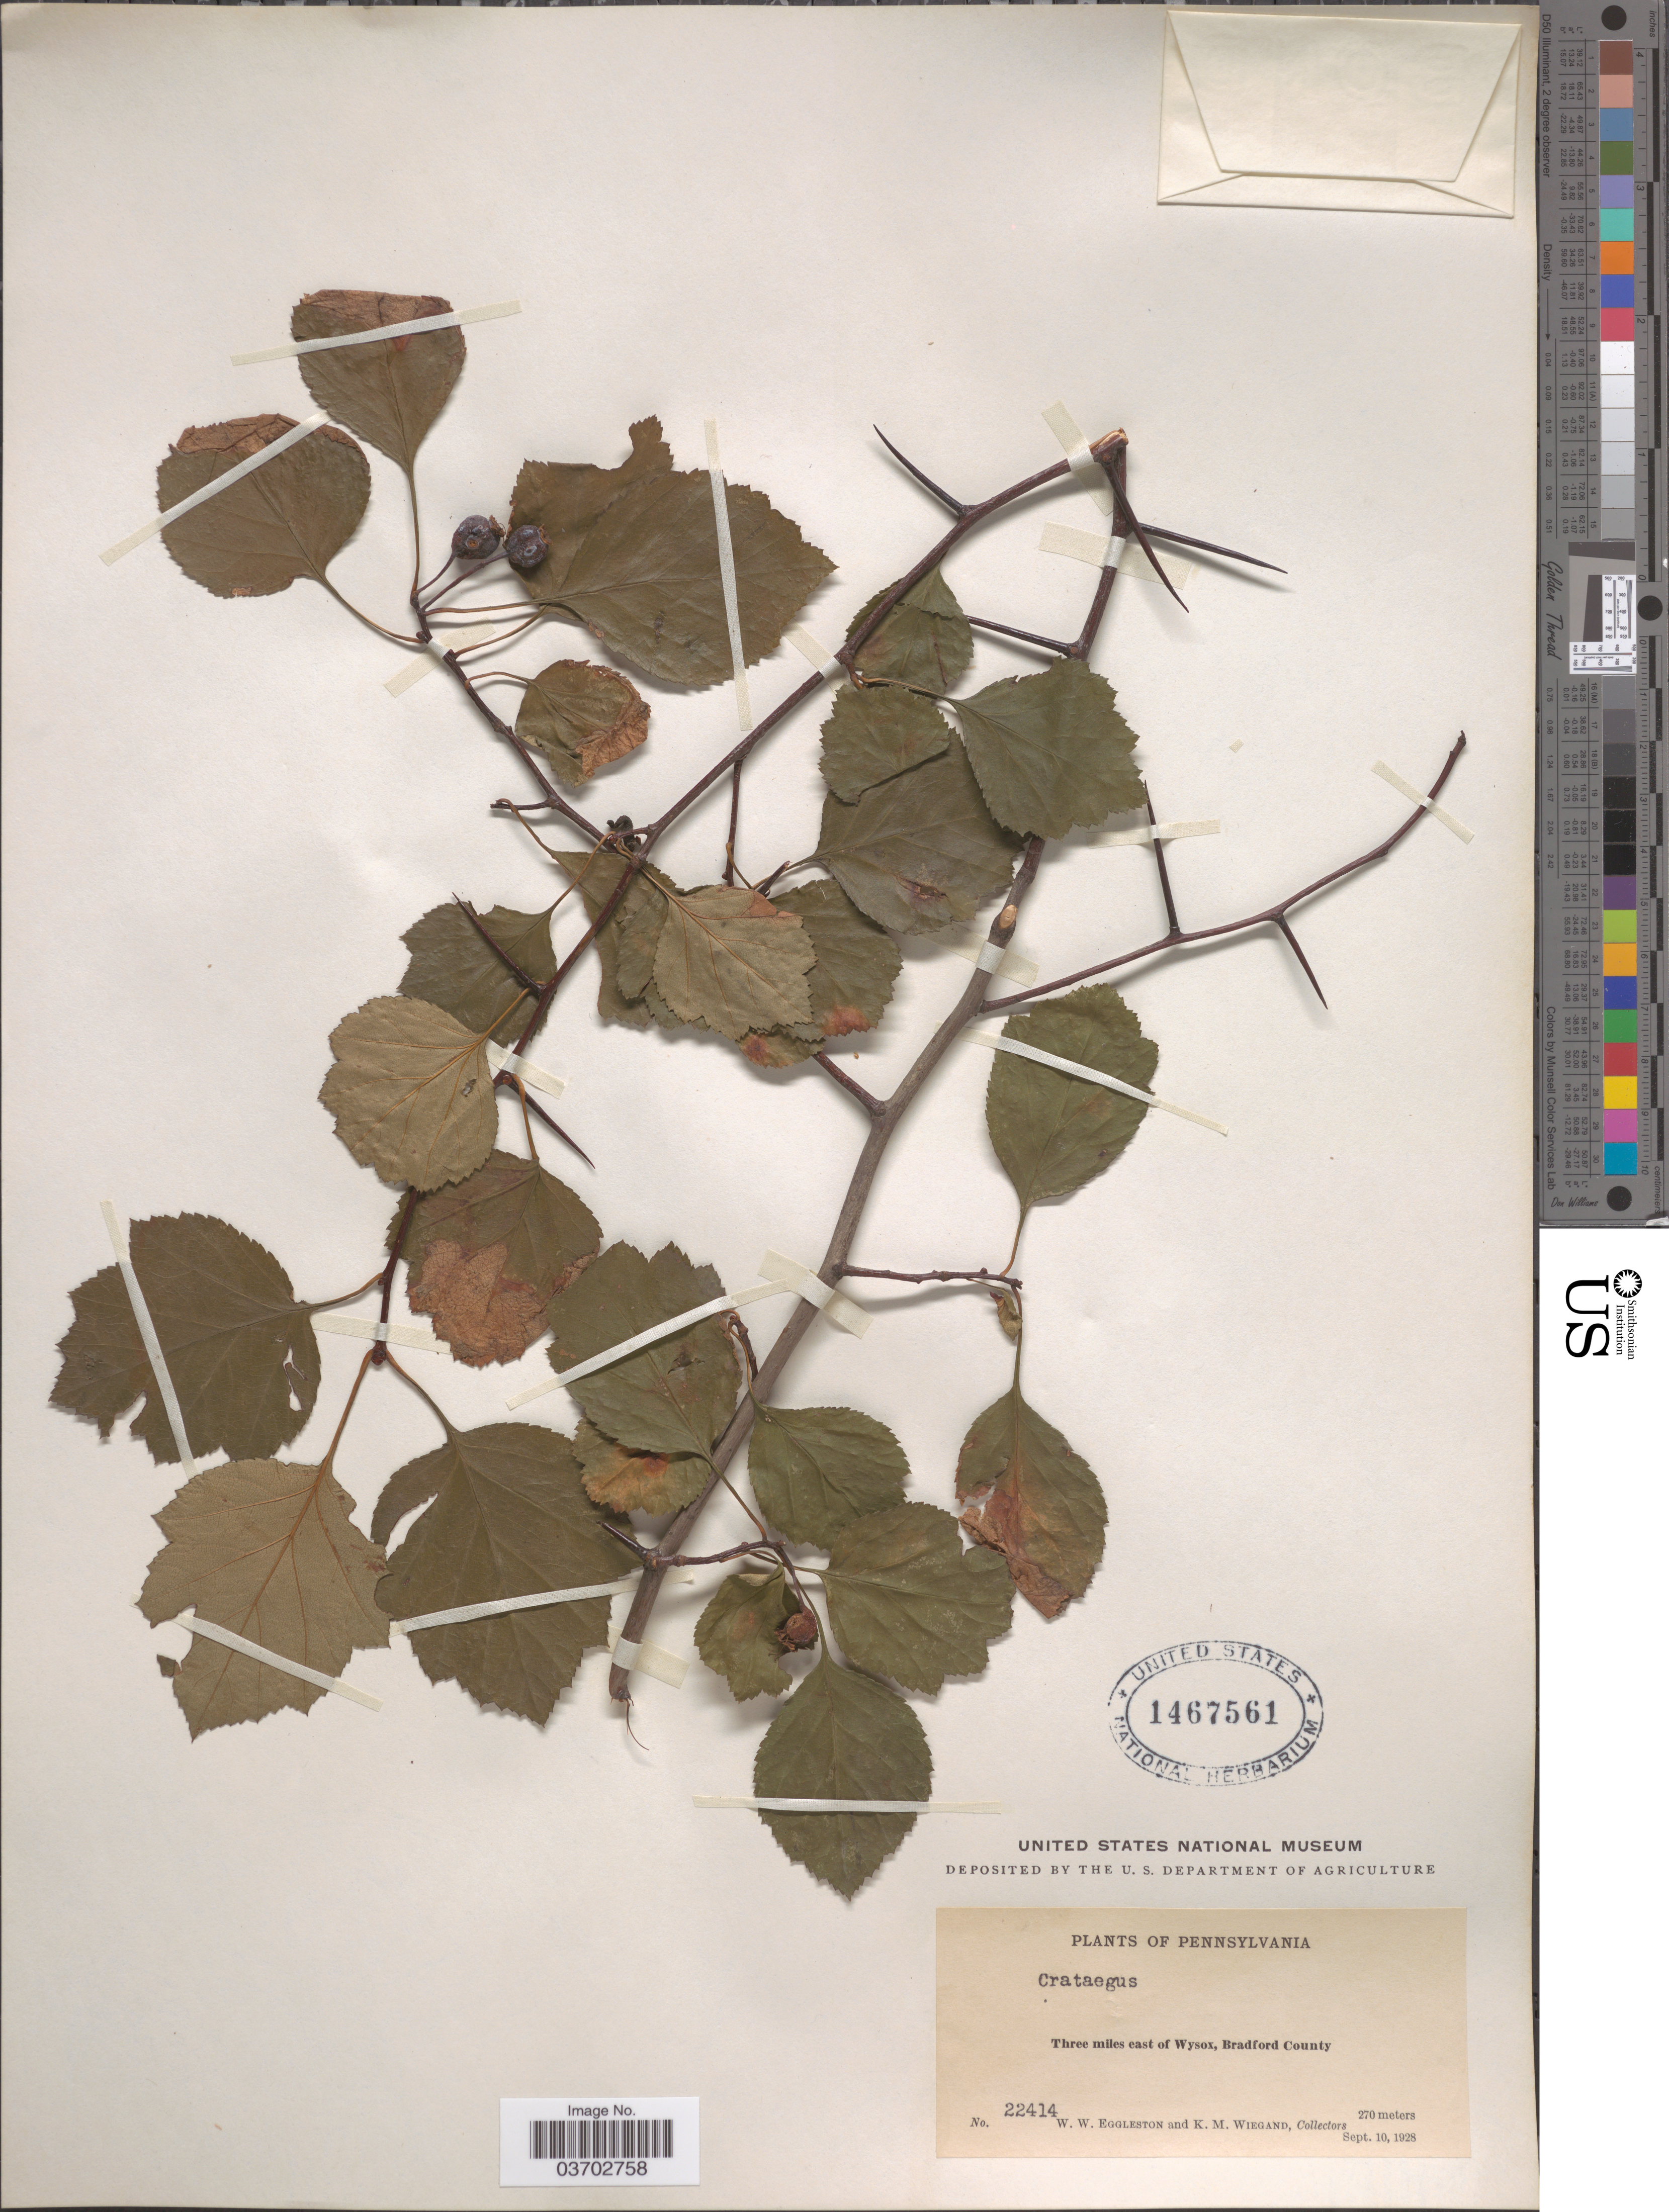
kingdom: Plantae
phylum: Tracheophyta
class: Magnoliopsida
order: Rosales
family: Rosaceae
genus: Crataegus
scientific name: Crataegus sp.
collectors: W. W. Eggleston & K. M. Wiegand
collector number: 22414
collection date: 1928-09-10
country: United States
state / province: Pennsylvania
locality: Three miles east of Wysox, Bradford County.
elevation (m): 270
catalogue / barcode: US 1467561